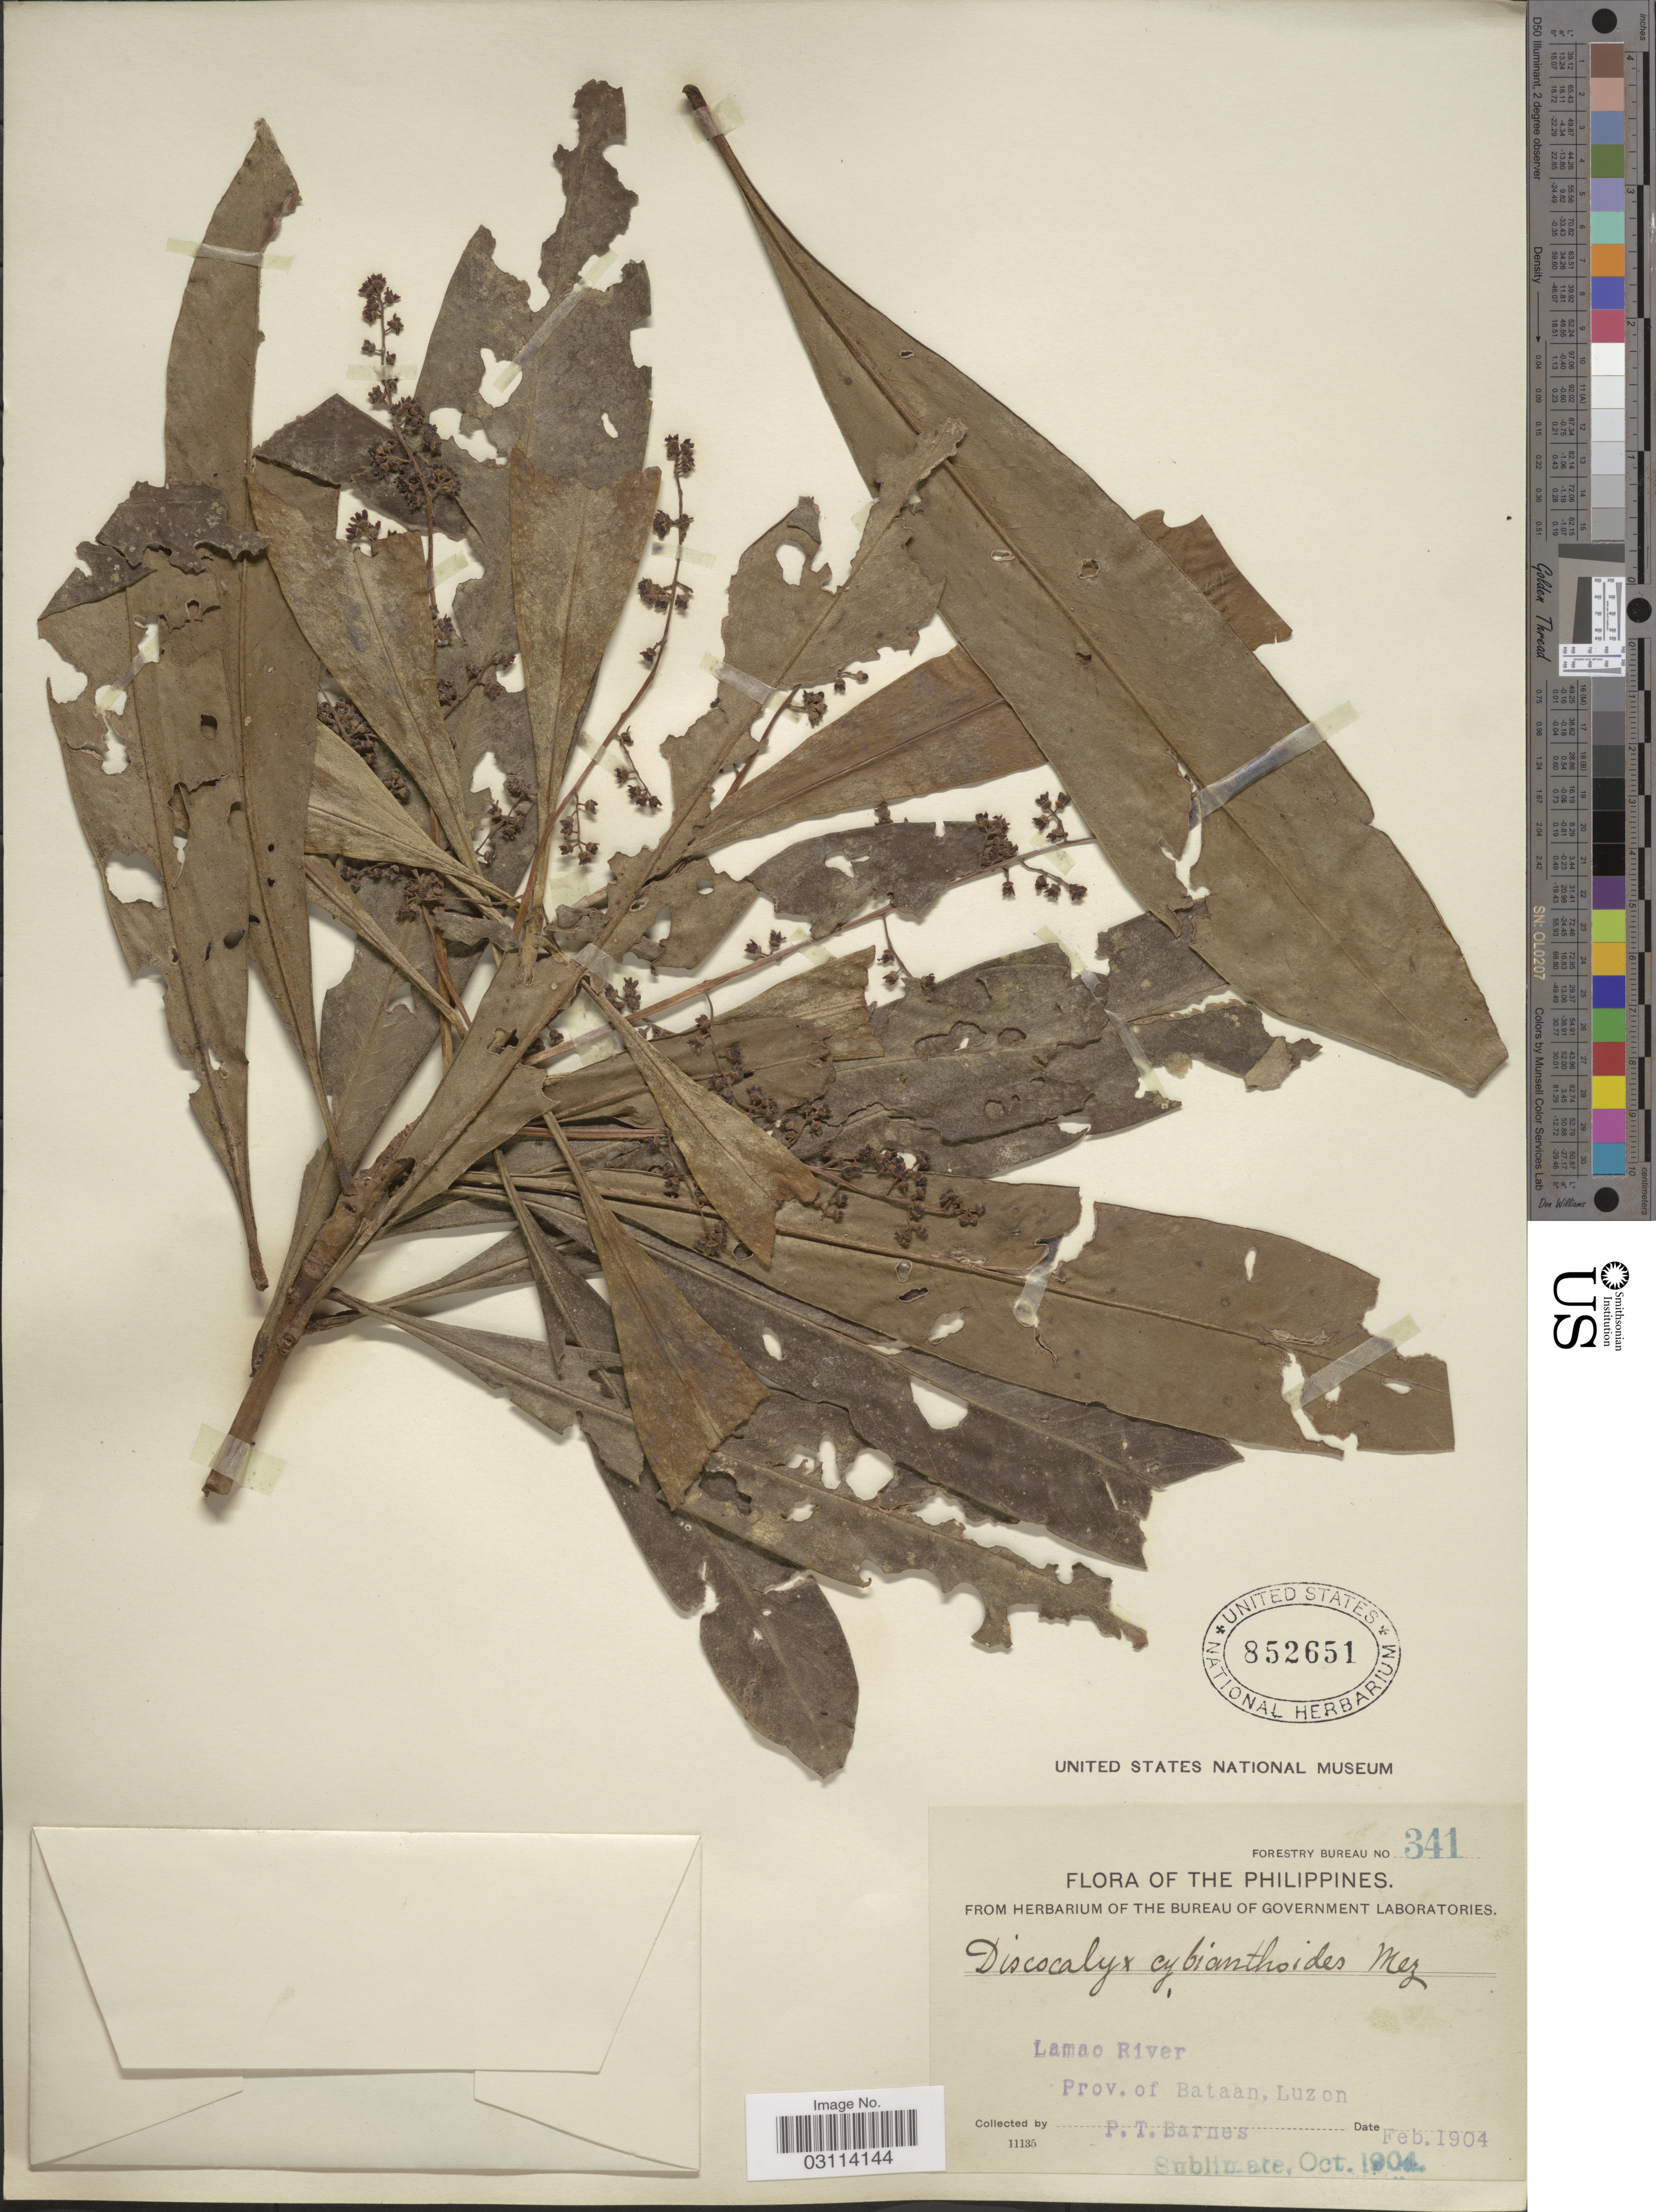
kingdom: Plantae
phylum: Tracheophyta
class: Magnoliopsida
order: Ericales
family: Primulaceae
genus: Discocalyx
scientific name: Discocalyx cybianthoides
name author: (A. DC.) Mez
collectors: P. Barnes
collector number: Forestry Bureau 341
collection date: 1904-02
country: Philippines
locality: Lamao River, Prov. of Bataan, Luzon.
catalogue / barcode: US 852651